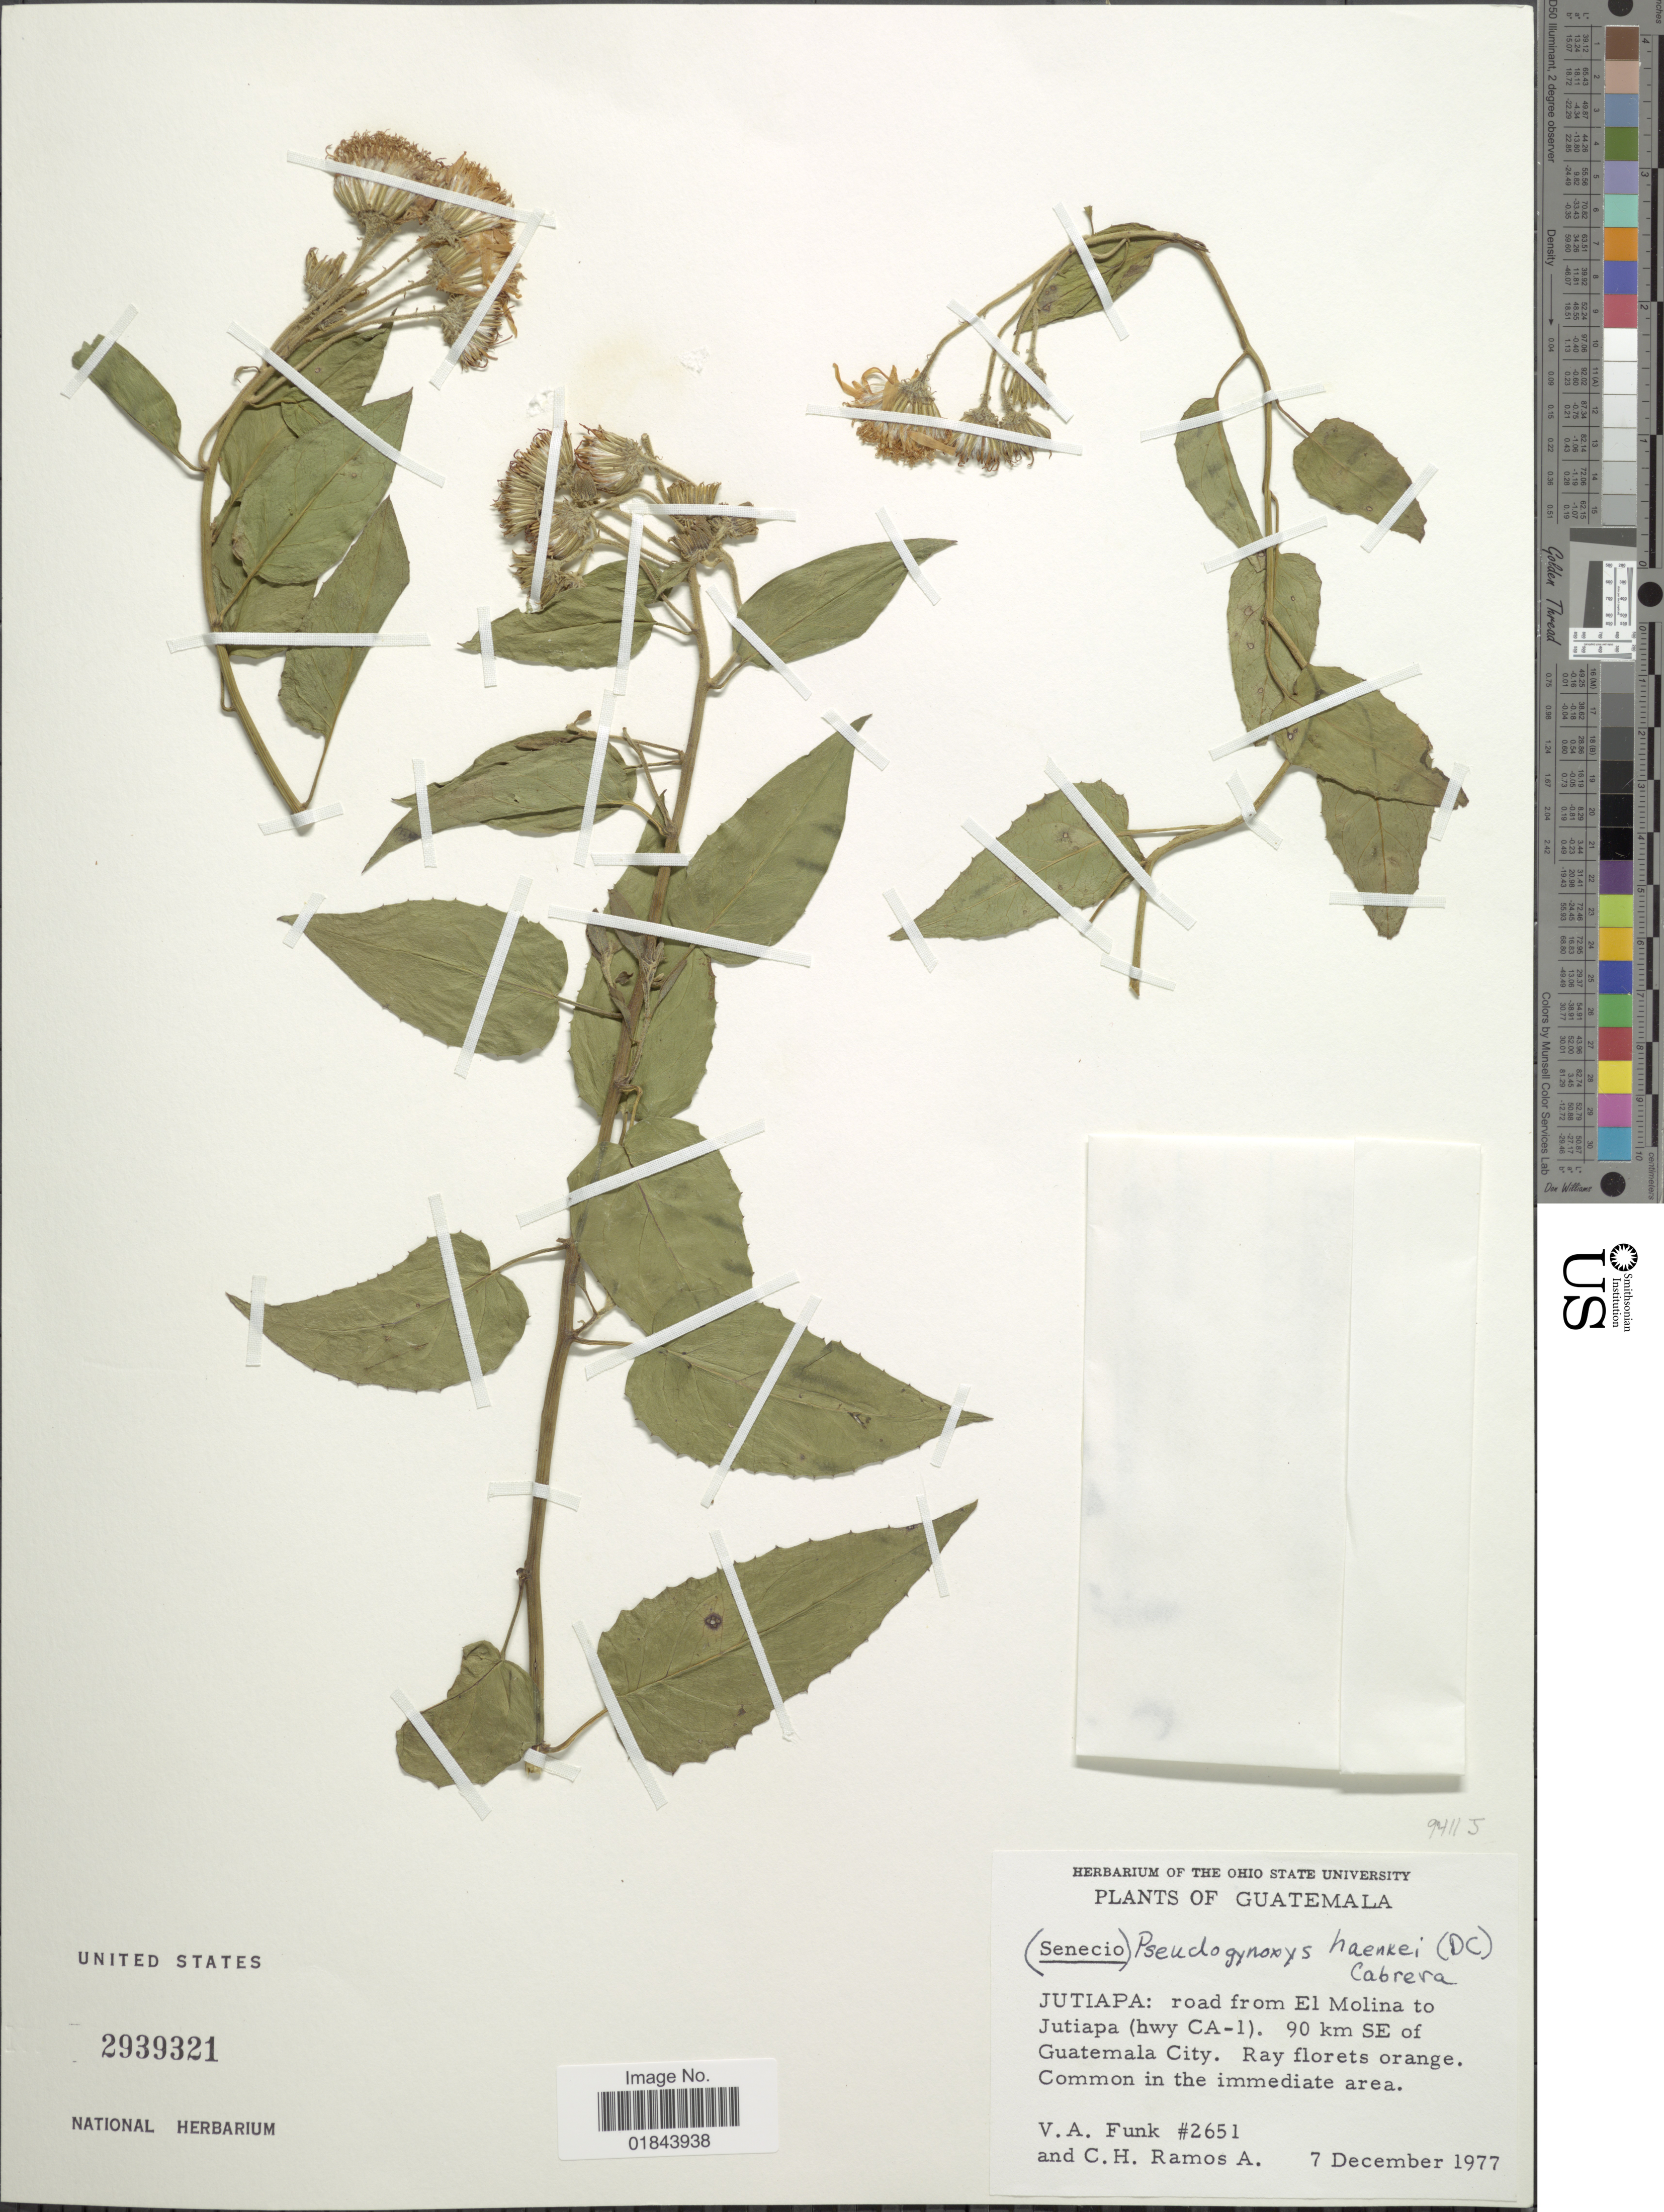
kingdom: Plantae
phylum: Tracheophyta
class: Magnoliopsida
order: Asterales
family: Asteraceae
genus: Pseudogynoxys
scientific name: Pseudogynoxys haenkei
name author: (DC.) Cabrera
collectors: V. Funk & C. H. Ramos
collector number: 2651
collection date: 1977-12-07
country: Guatemala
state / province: Jutiapa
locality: Road from El Molina to Jutiapa (hwy CA-1). 90 km SE of Guatemala City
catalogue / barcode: US 2939321